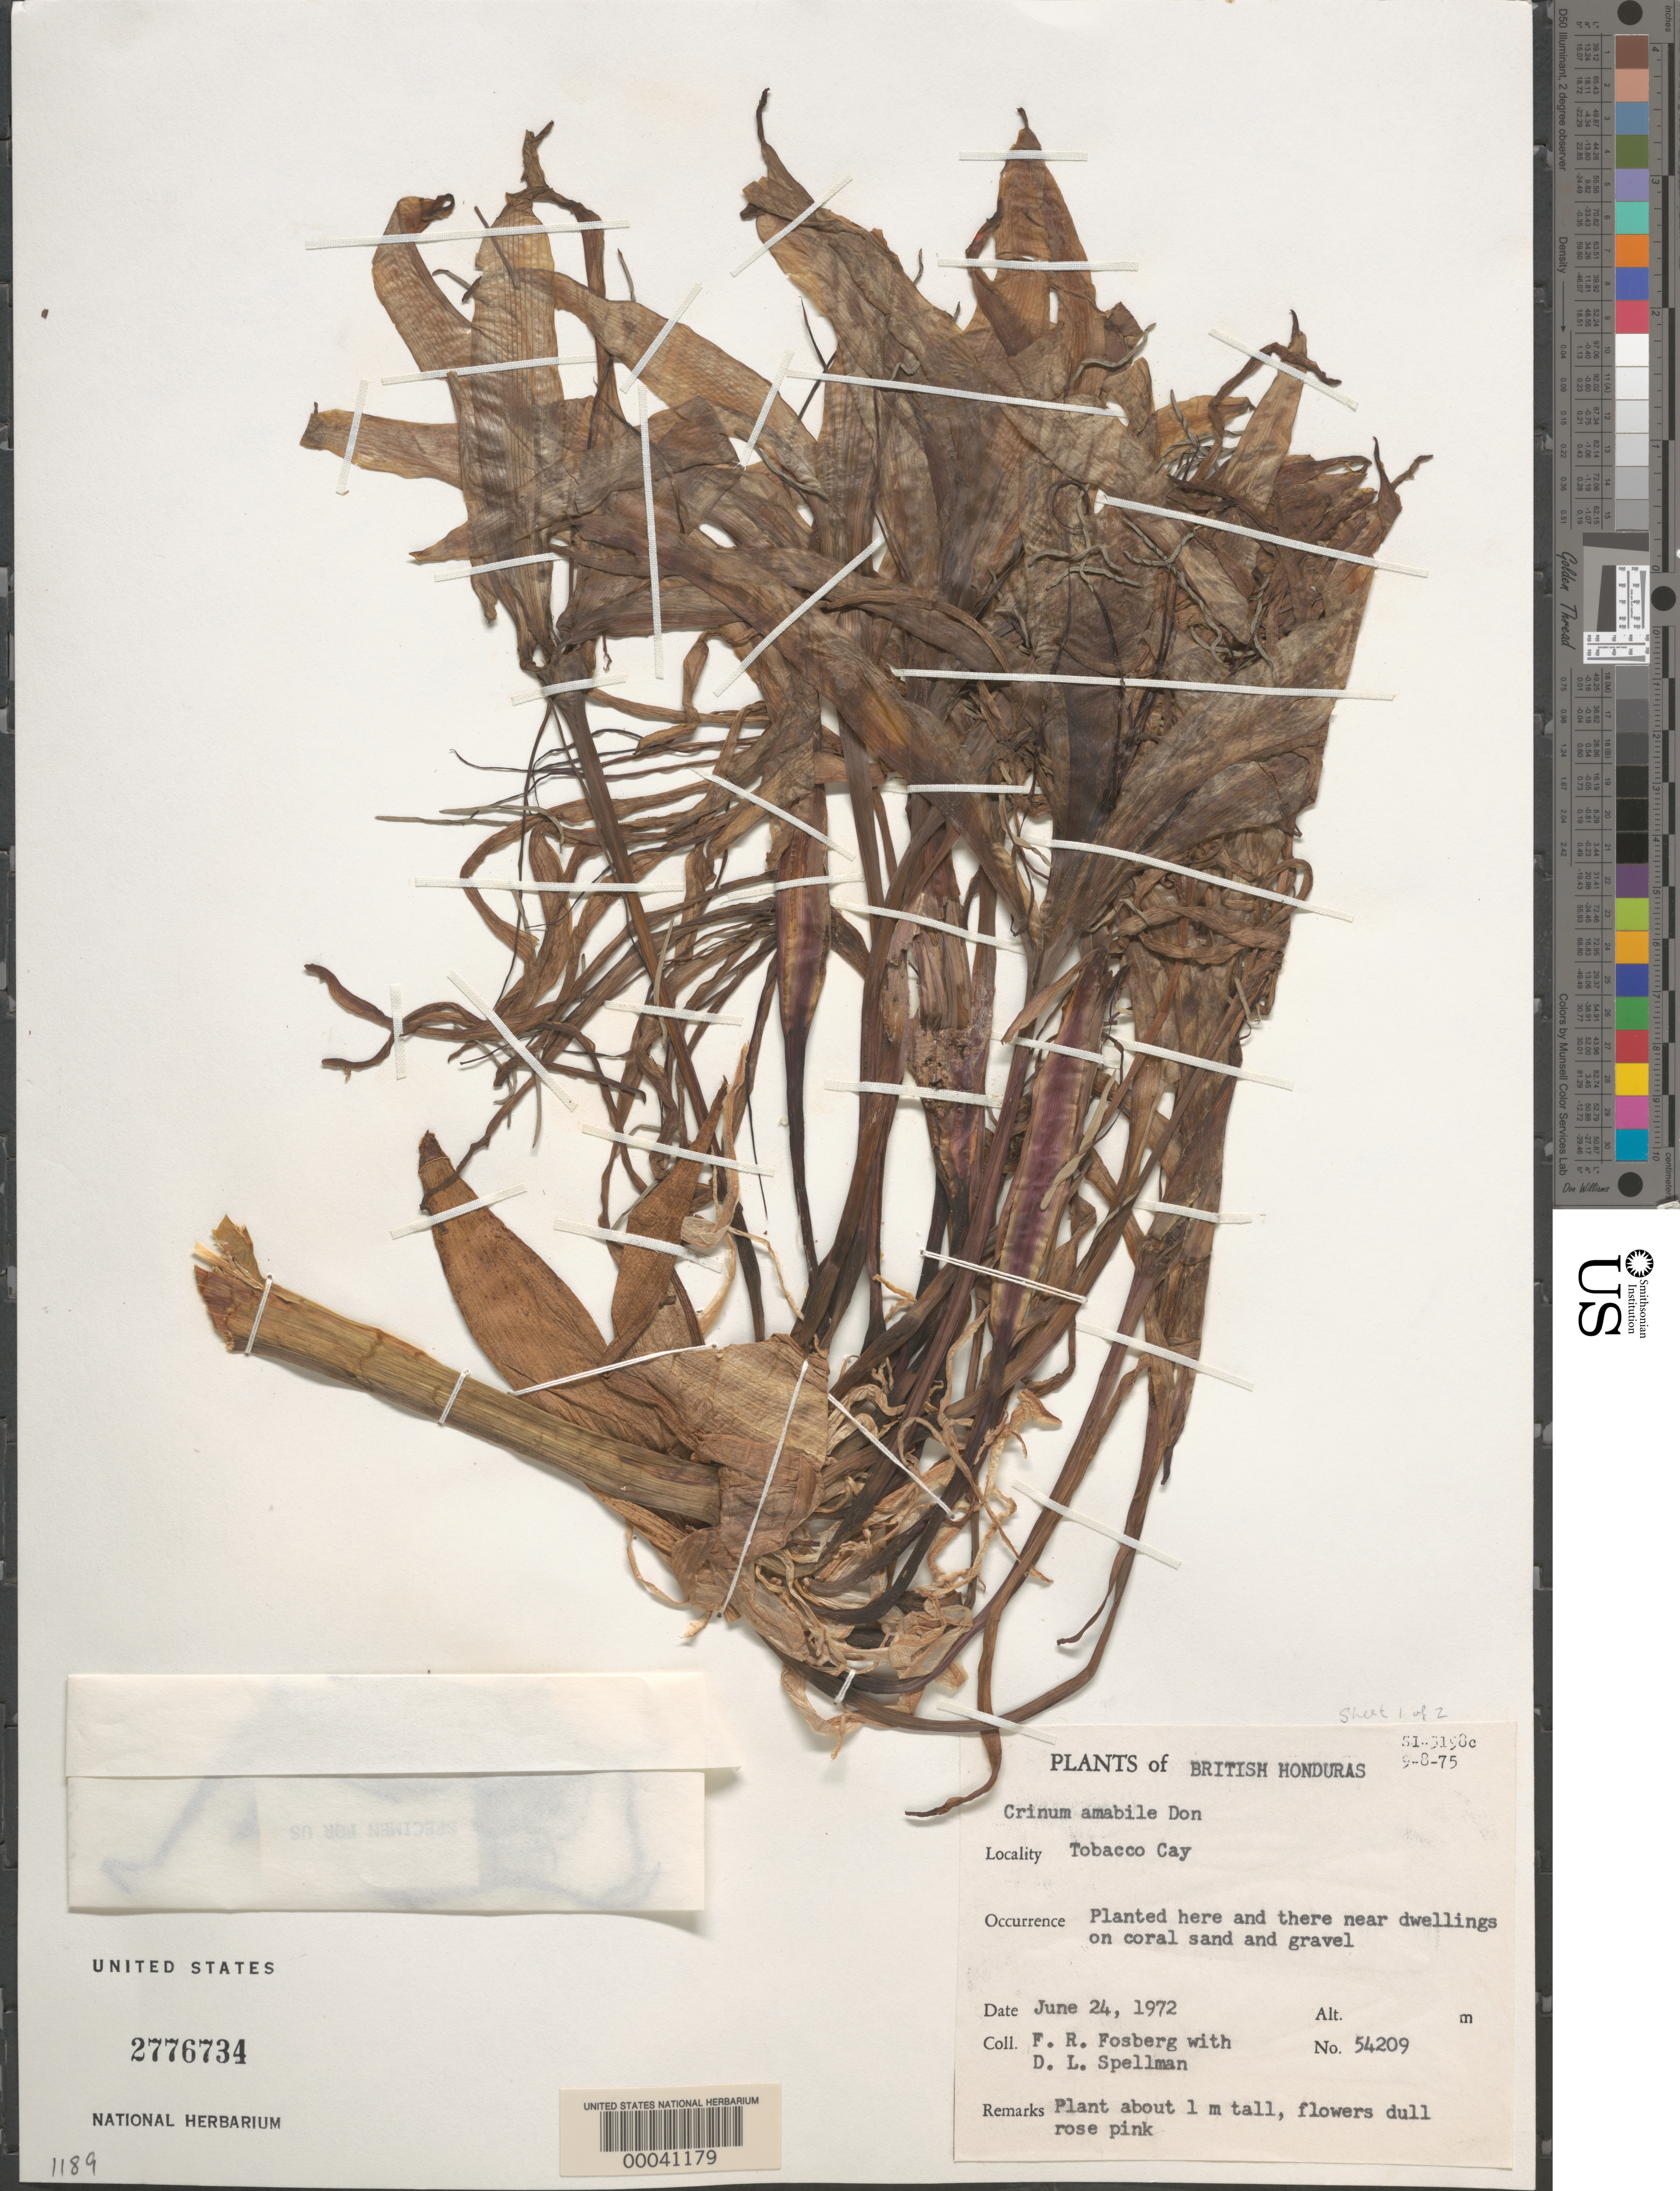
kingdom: Plantae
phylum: Tracheophyta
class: Liliopsida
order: Asparagales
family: Amaryllidaceae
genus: Crinum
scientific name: Crinum x amabile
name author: Donn ex Ker Gawl.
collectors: F. R. Fosberg & D. L. Spellman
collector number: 54209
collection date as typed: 24 Jun 1972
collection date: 1972-06-24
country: Belize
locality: Tobacco Cay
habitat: Coral sand and gravel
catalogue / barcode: US 2776734